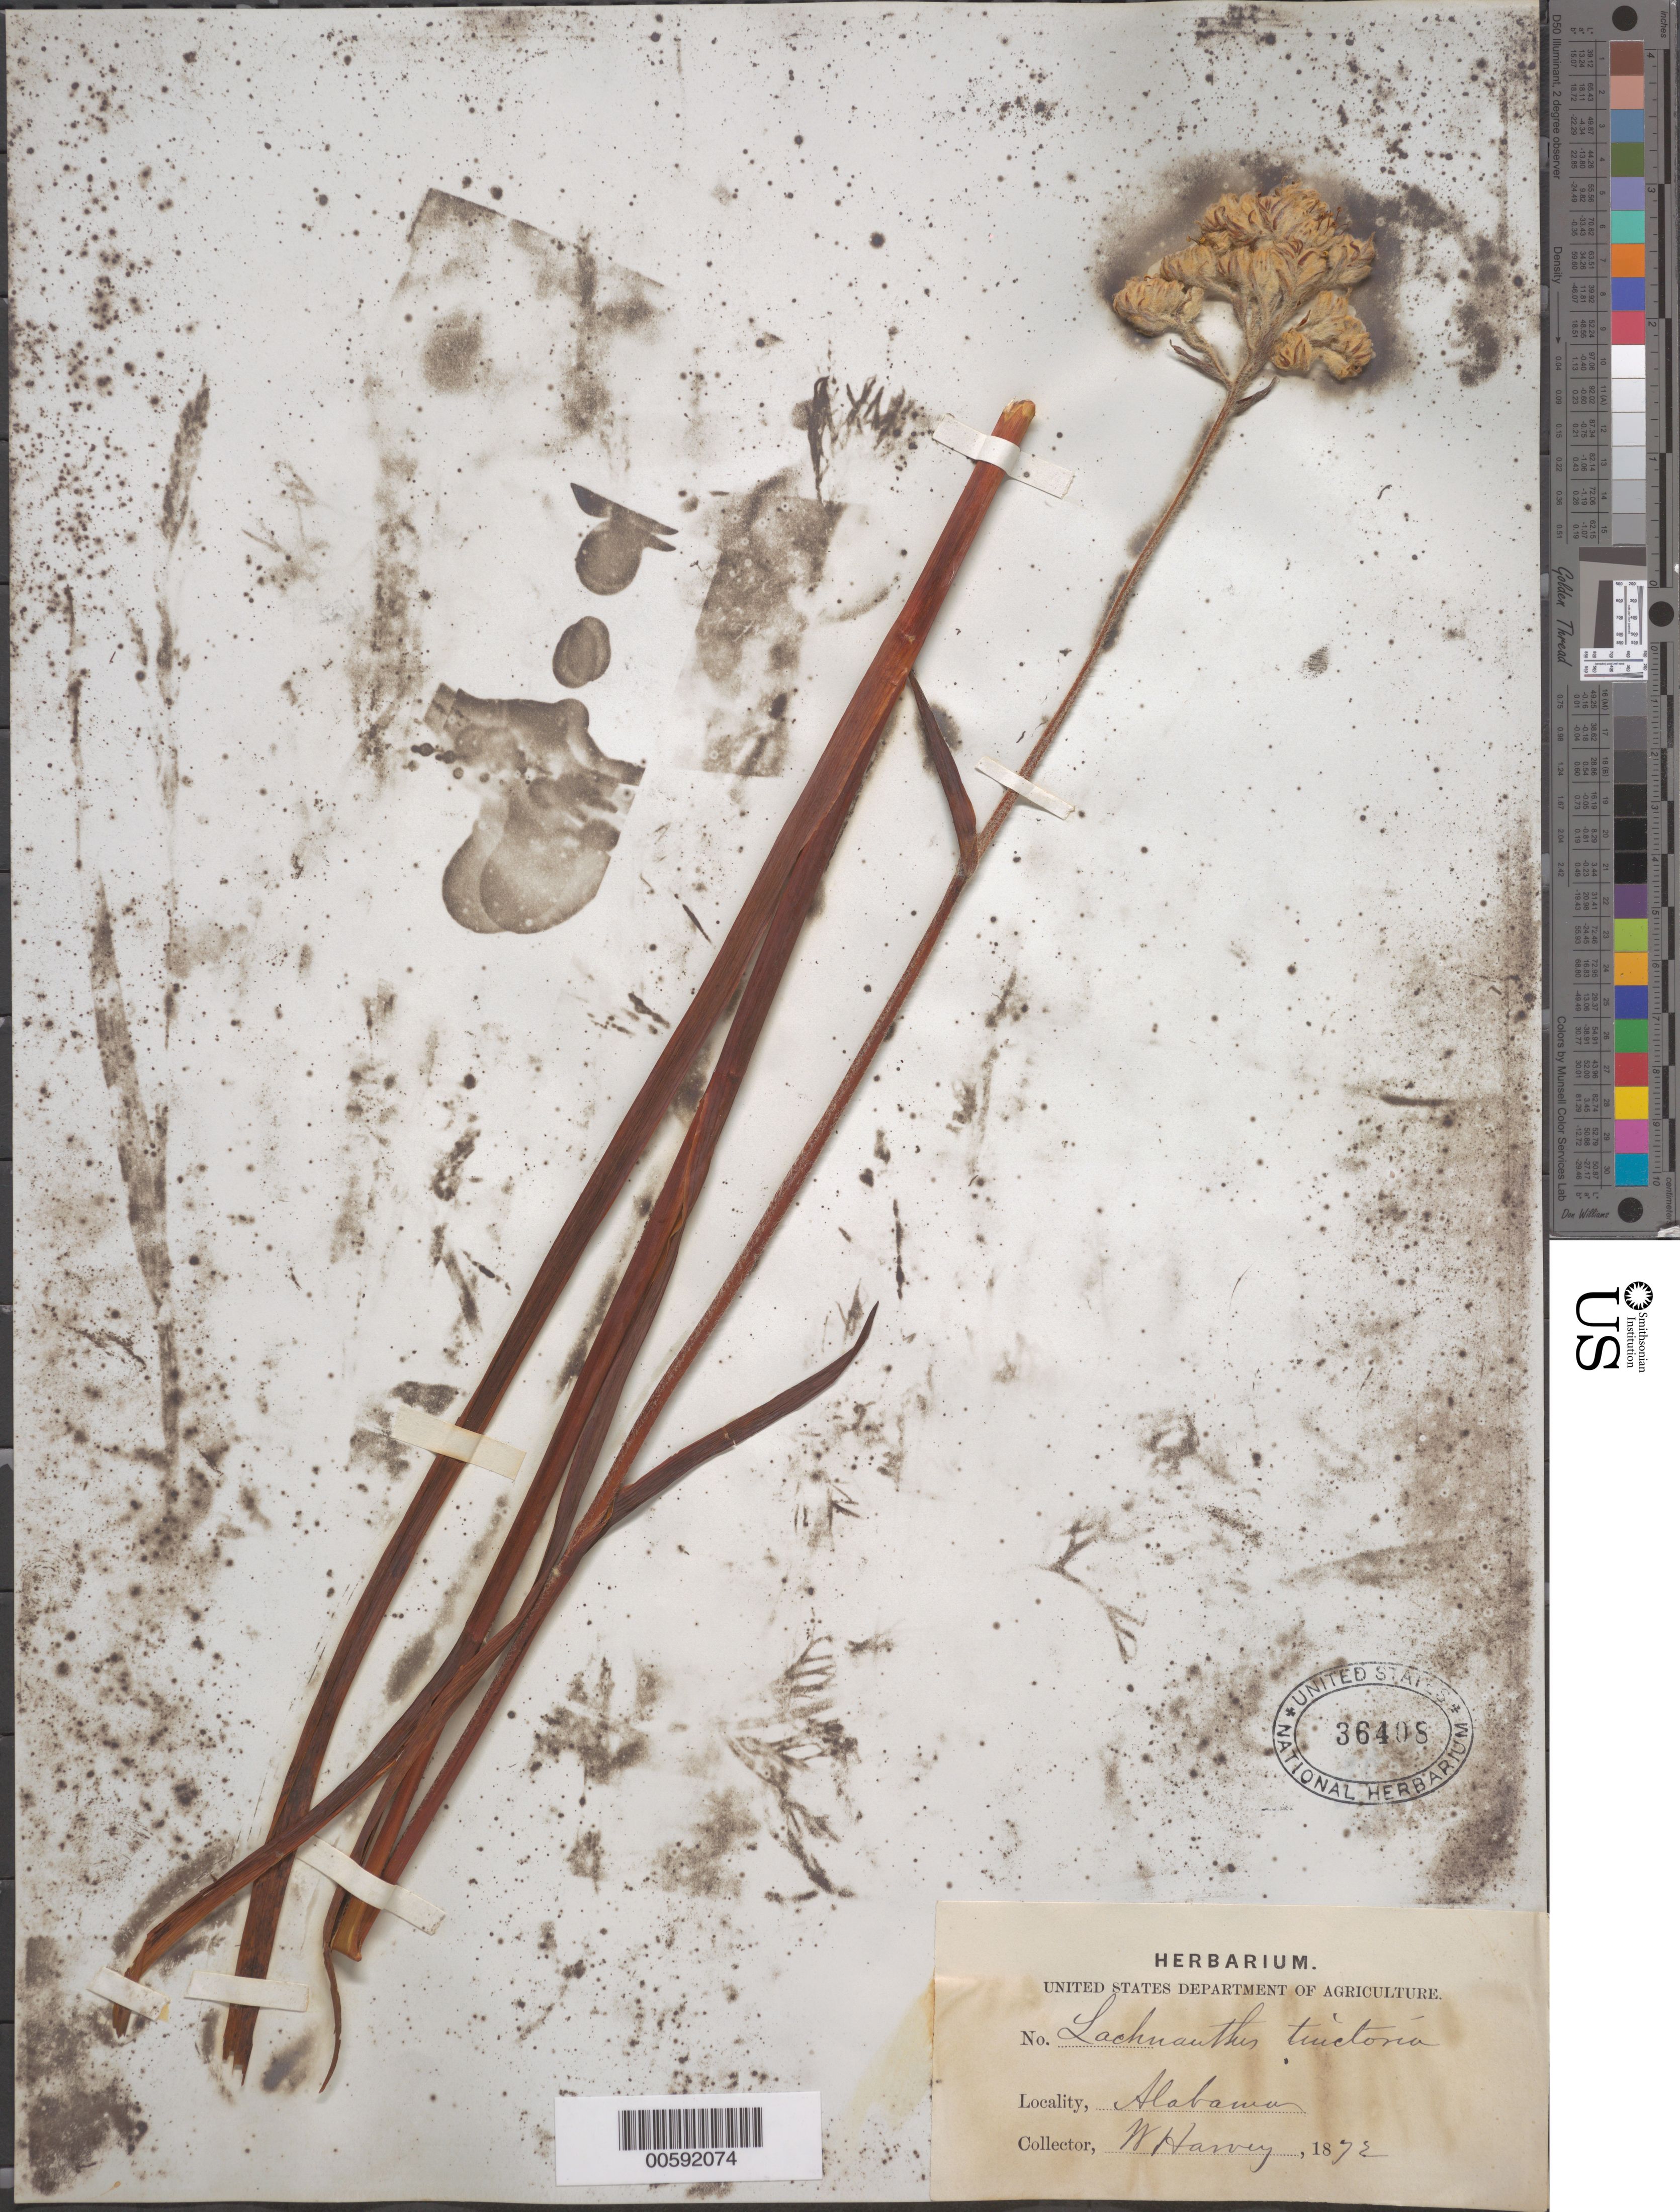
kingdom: Plantae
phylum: Tracheophyta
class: Liliopsida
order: Commelinales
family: Haemodoraceae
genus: Lachnanthes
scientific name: Lachnanthes tinctoria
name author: (Walter ex J.F. Gmel.) Elliott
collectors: W. Harvey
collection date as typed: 1872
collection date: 1872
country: United States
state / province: Alabama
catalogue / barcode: US 36408